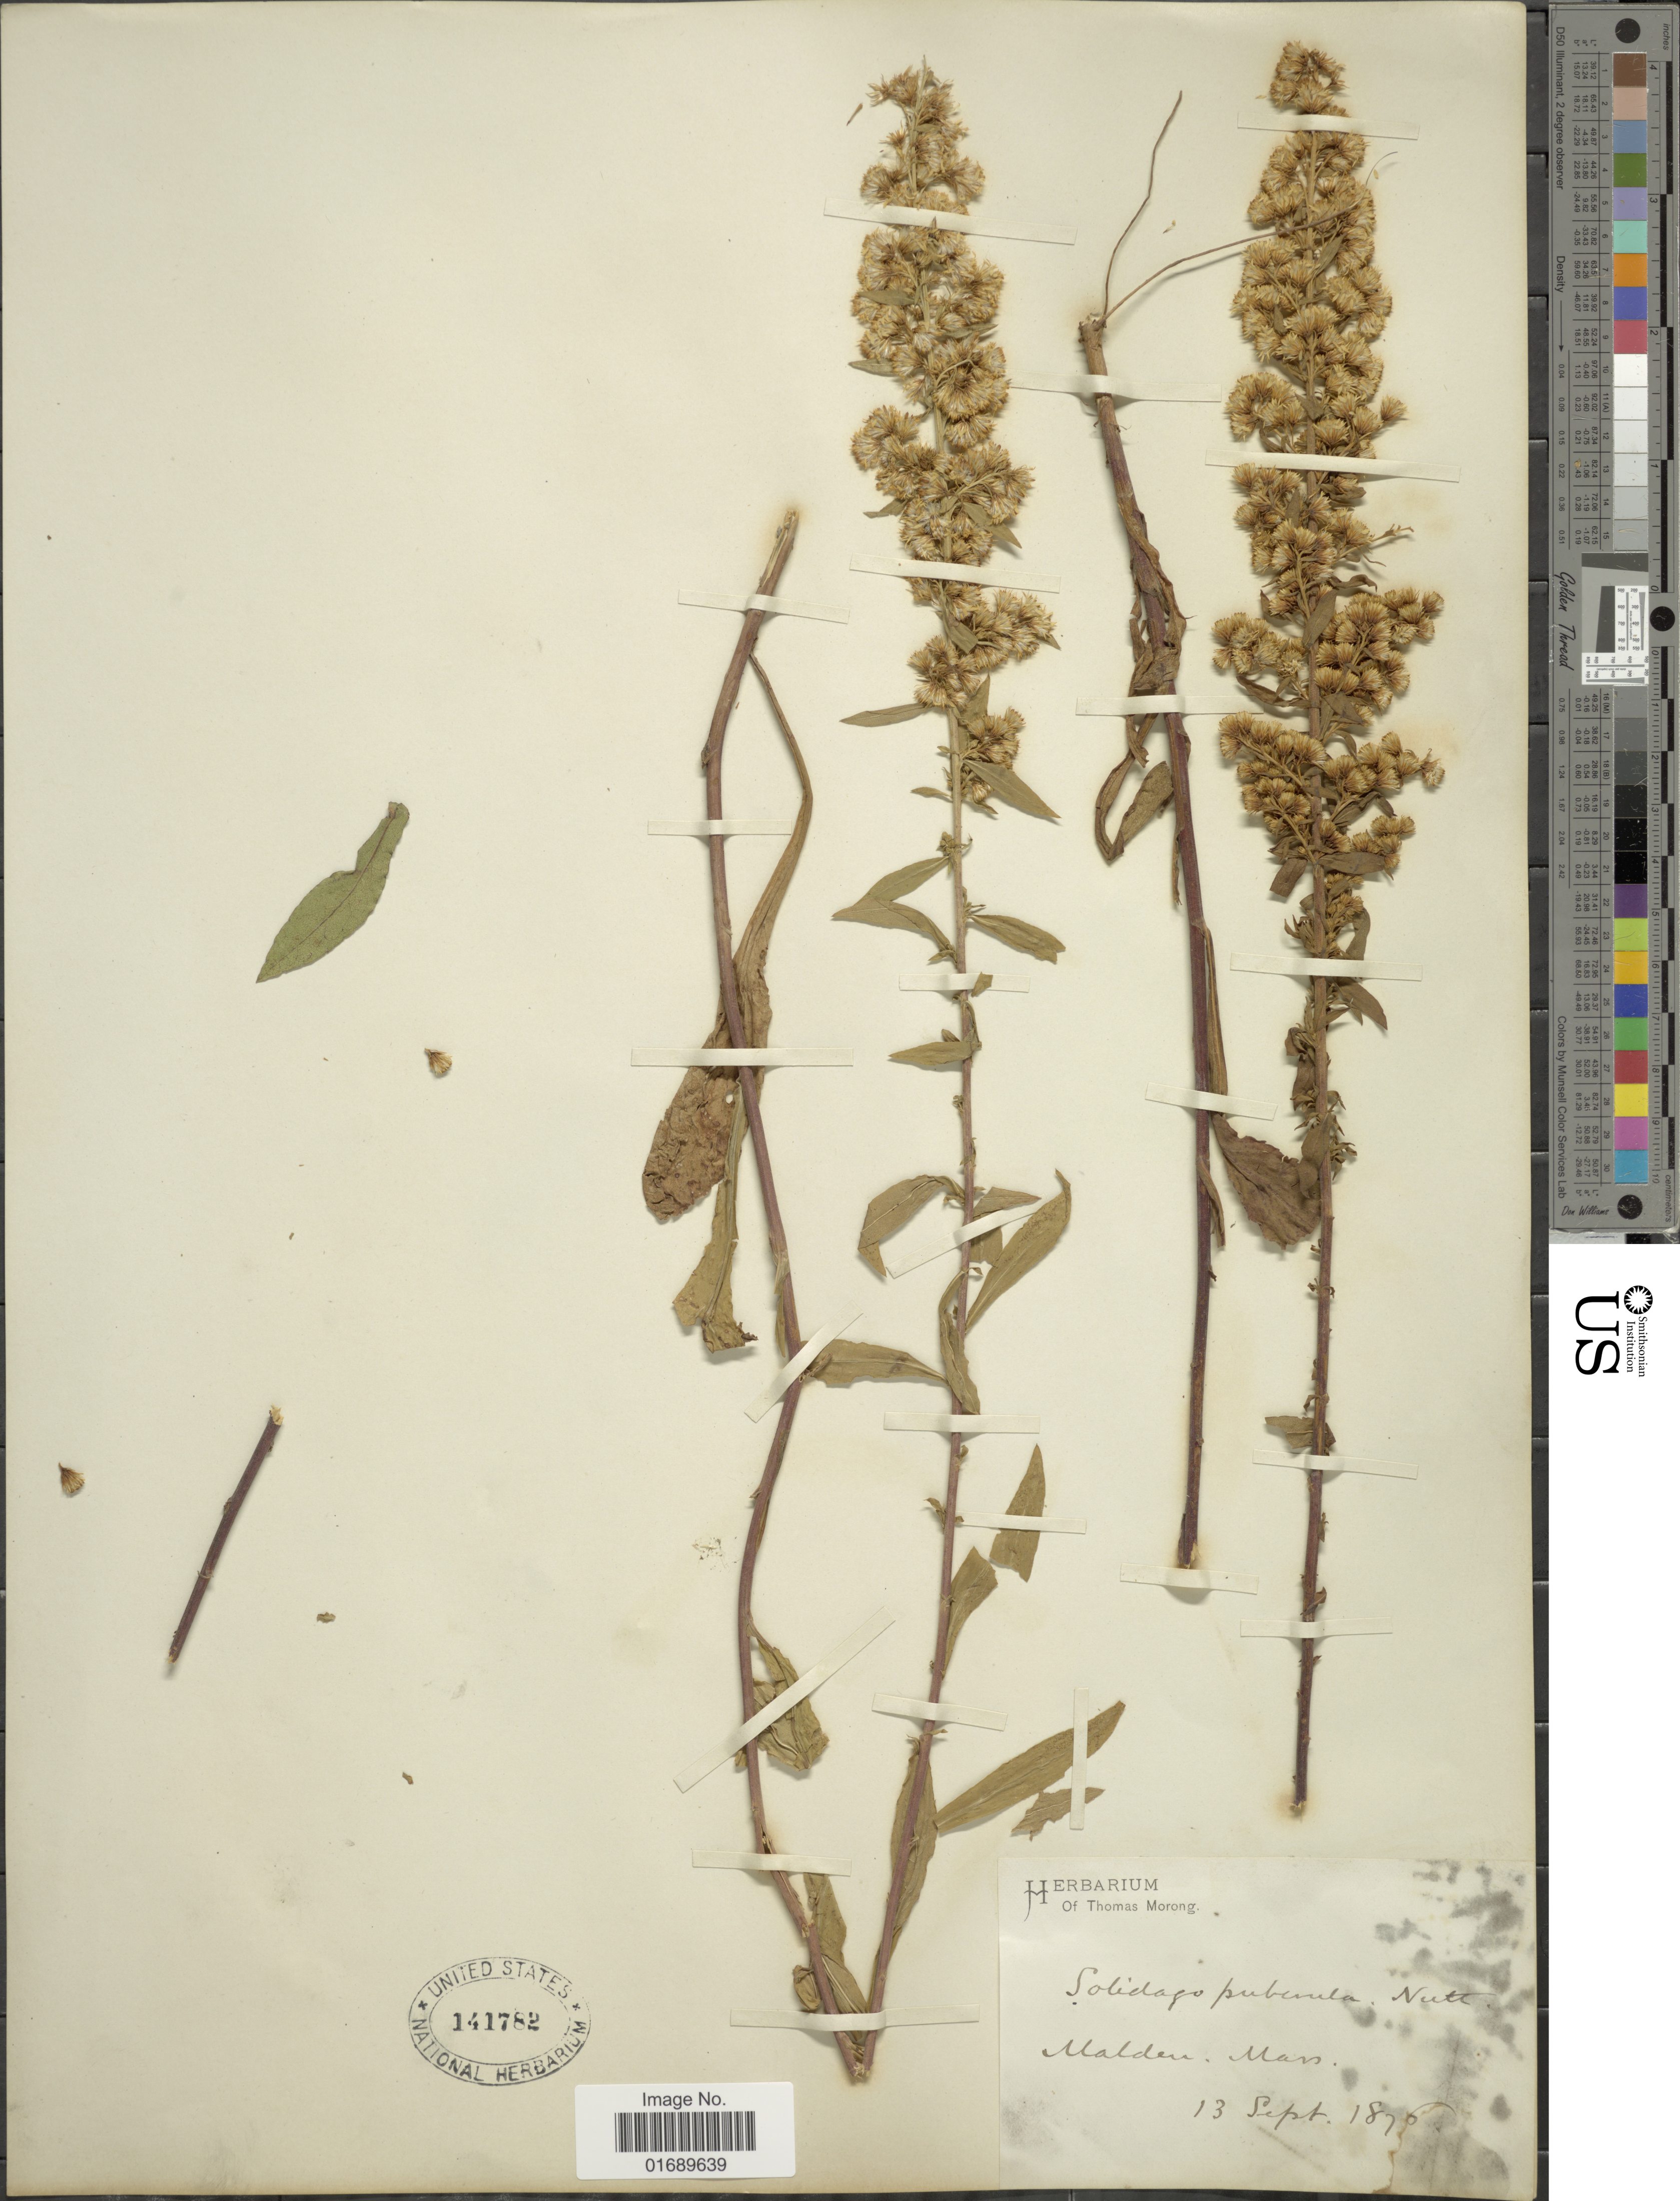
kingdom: Plantae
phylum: Tracheophyta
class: Magnoliopsida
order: Asterales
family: Asteraceae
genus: Solidago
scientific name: Solidago puberula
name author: Nutt.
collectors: ex Herb. T. Morong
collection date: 1876-09-13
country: United States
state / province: Massachusetts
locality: Malden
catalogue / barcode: US 141782